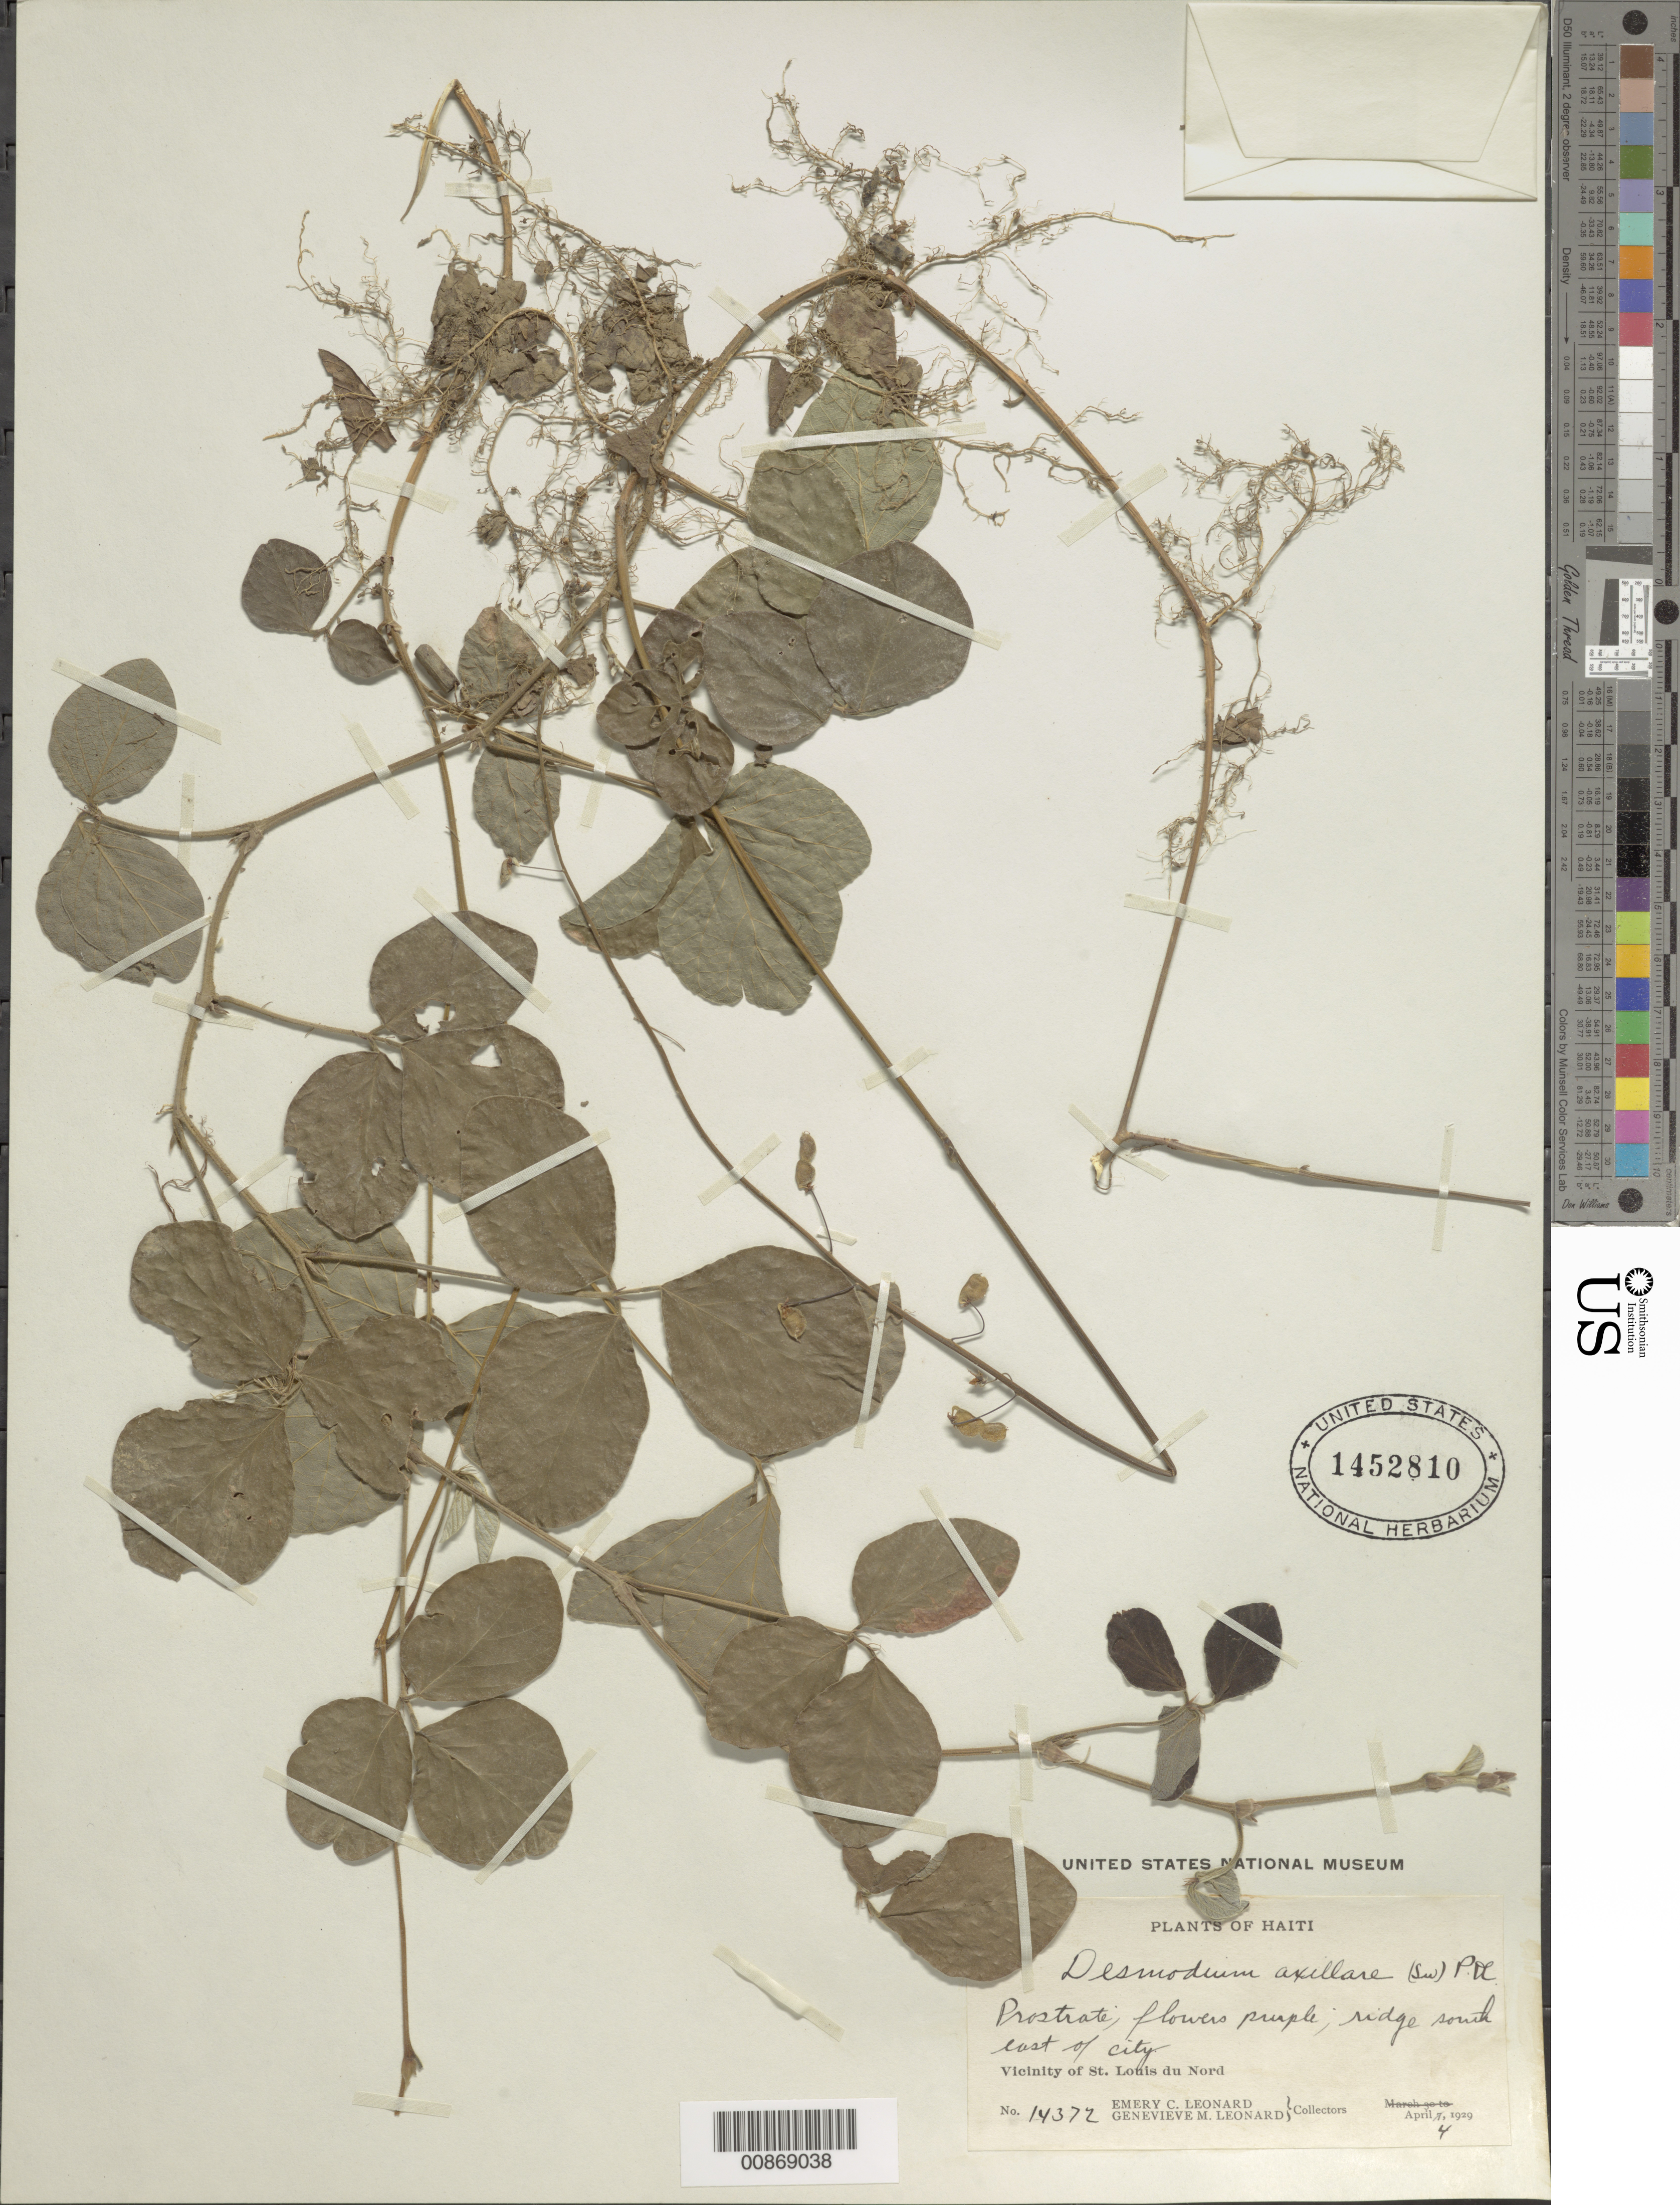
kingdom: Plantae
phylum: Tracheophyta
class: Magnoliopsida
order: Fabales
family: Fabaceae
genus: Desmodium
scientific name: Desmodium axillare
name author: (Sw.) DC.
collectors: E. C. Leonard & G. M. Leonard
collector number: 14372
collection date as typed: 04 Apr 1929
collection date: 1929-04-04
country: Haiti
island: Hispaniola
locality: Vicinity of St. Louis du Nord. Ridge south east of city.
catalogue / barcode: US 1452810